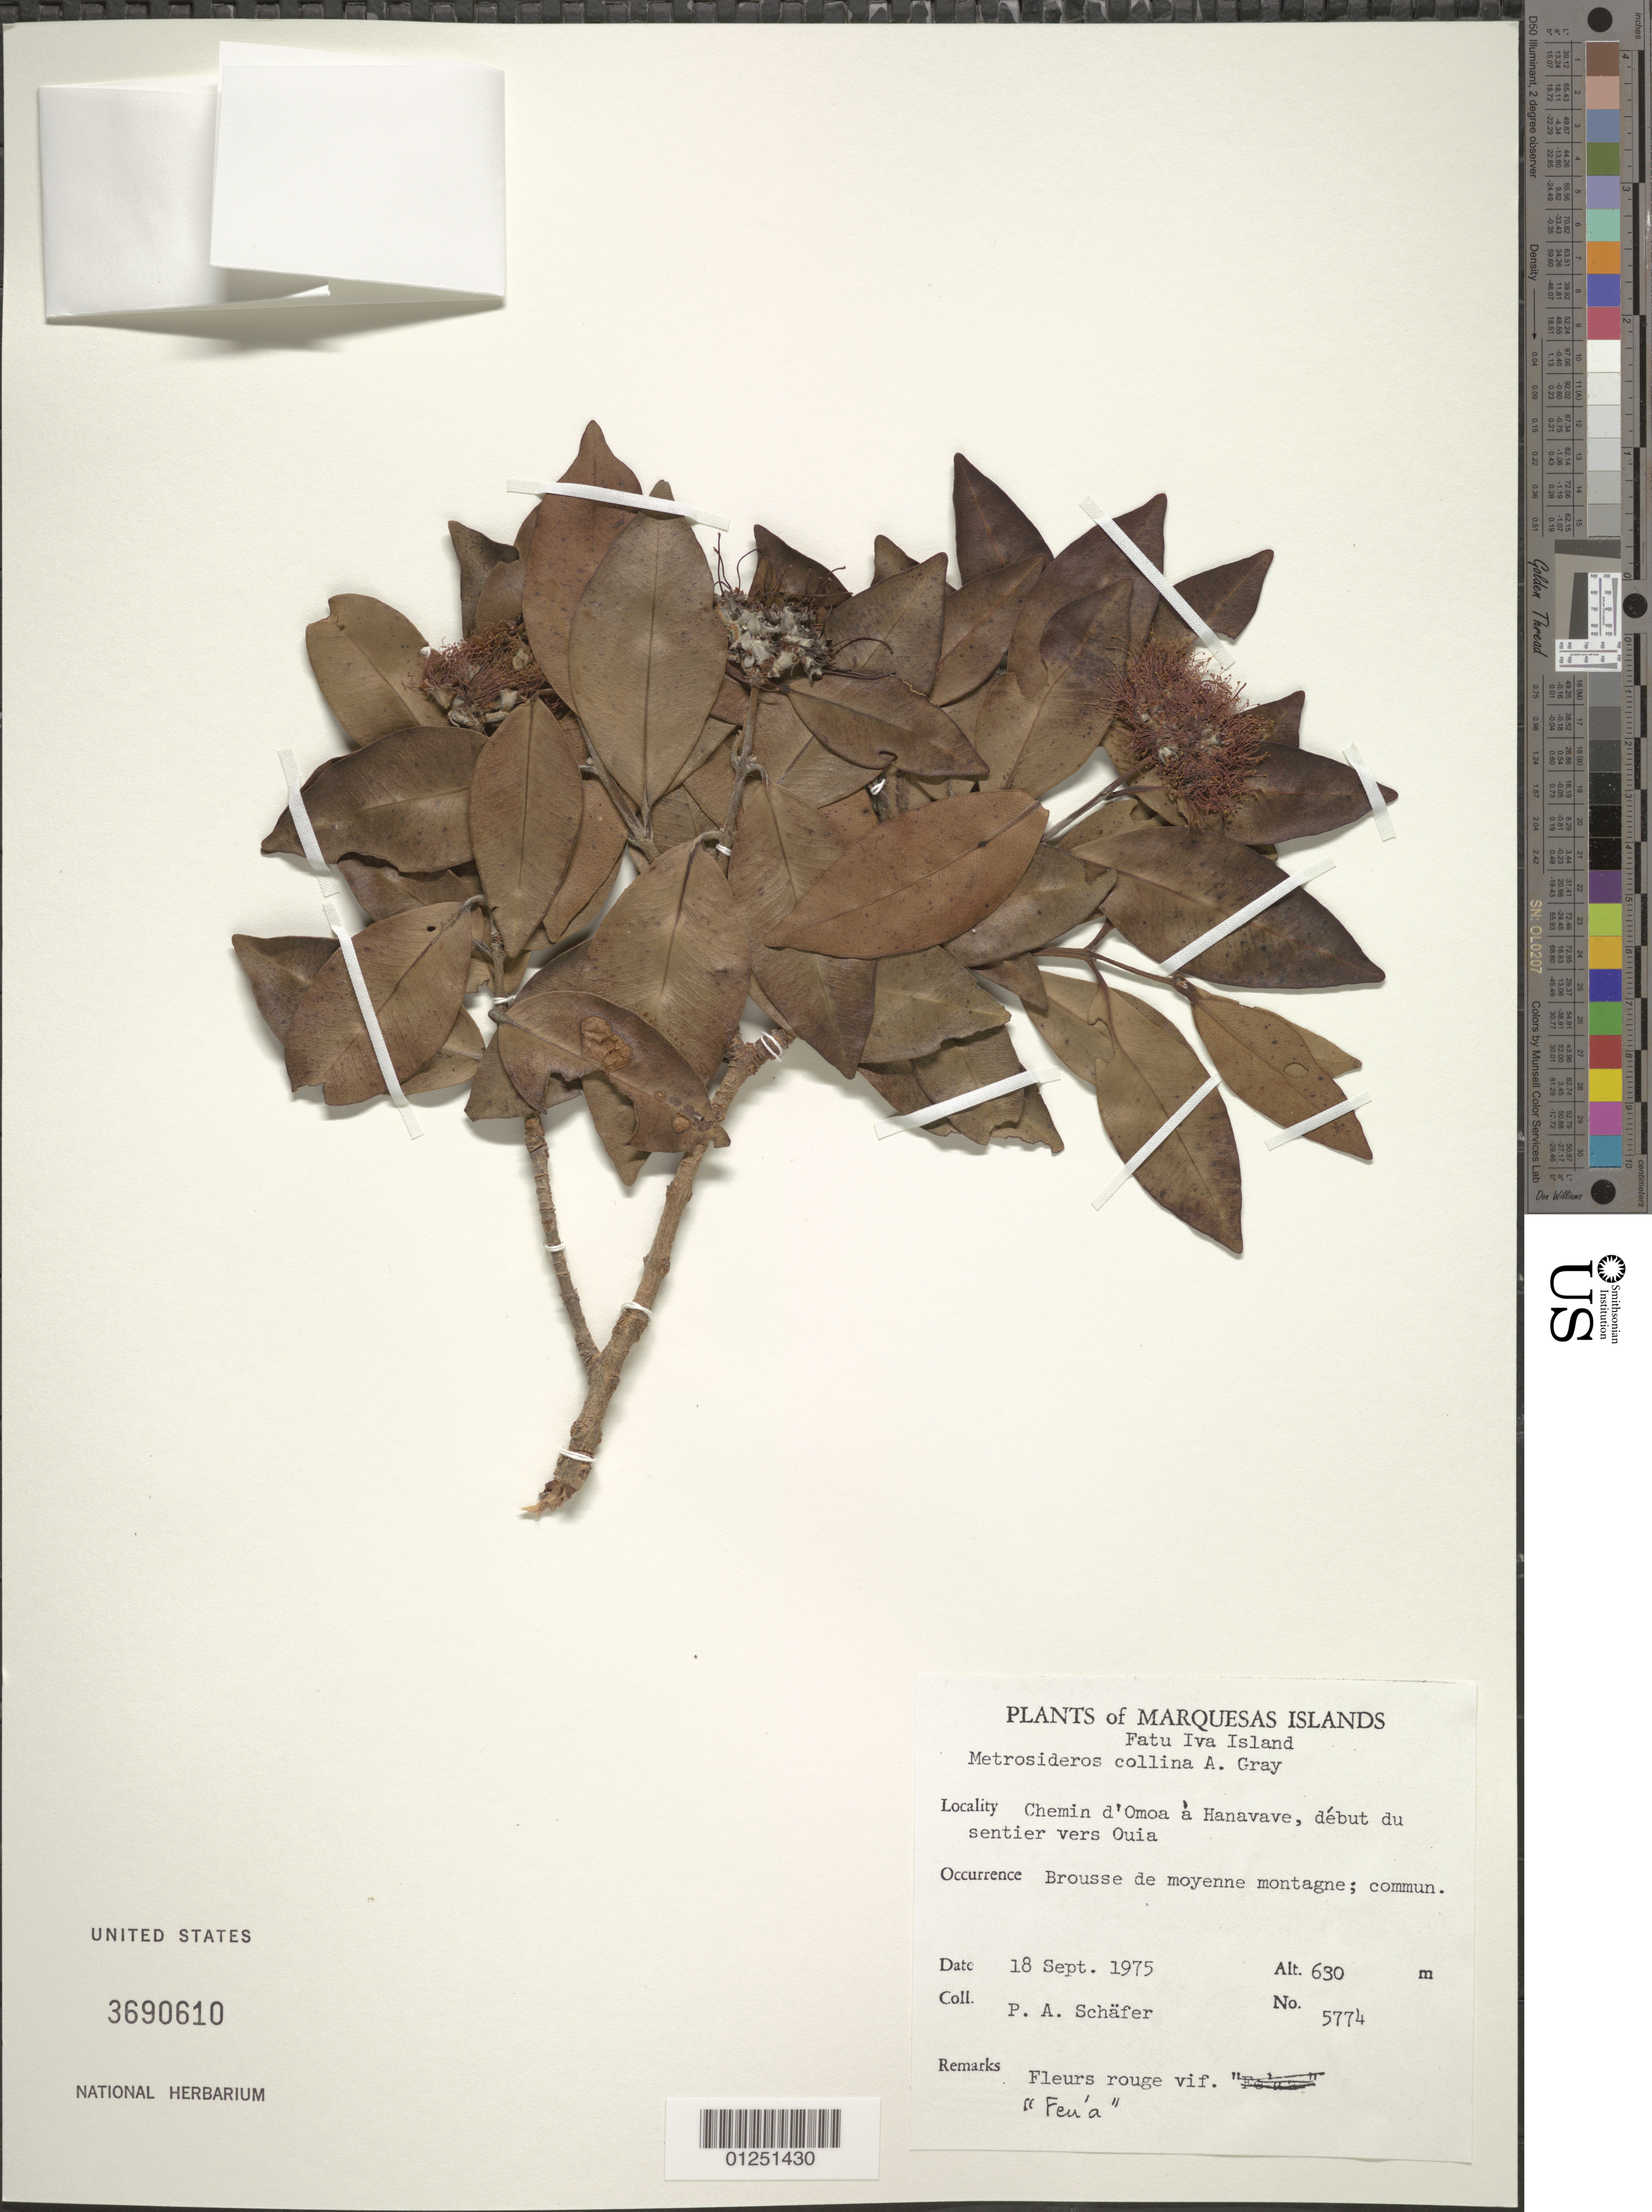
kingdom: Plantae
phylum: Tracheophyta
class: Magnoliopsida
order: Myrtales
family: Myrtaceae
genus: Metrosideros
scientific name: Metrosideros collina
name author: (J.R. Forst. & G. Forst.) A. Gray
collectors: P. A. Schäfer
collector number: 5774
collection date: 1975-09-18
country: French Polynesia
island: Fatu Hiva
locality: Chemin d'Omo'a à Hanavave, début du sentier vers Ouia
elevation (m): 30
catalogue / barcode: US 3690610